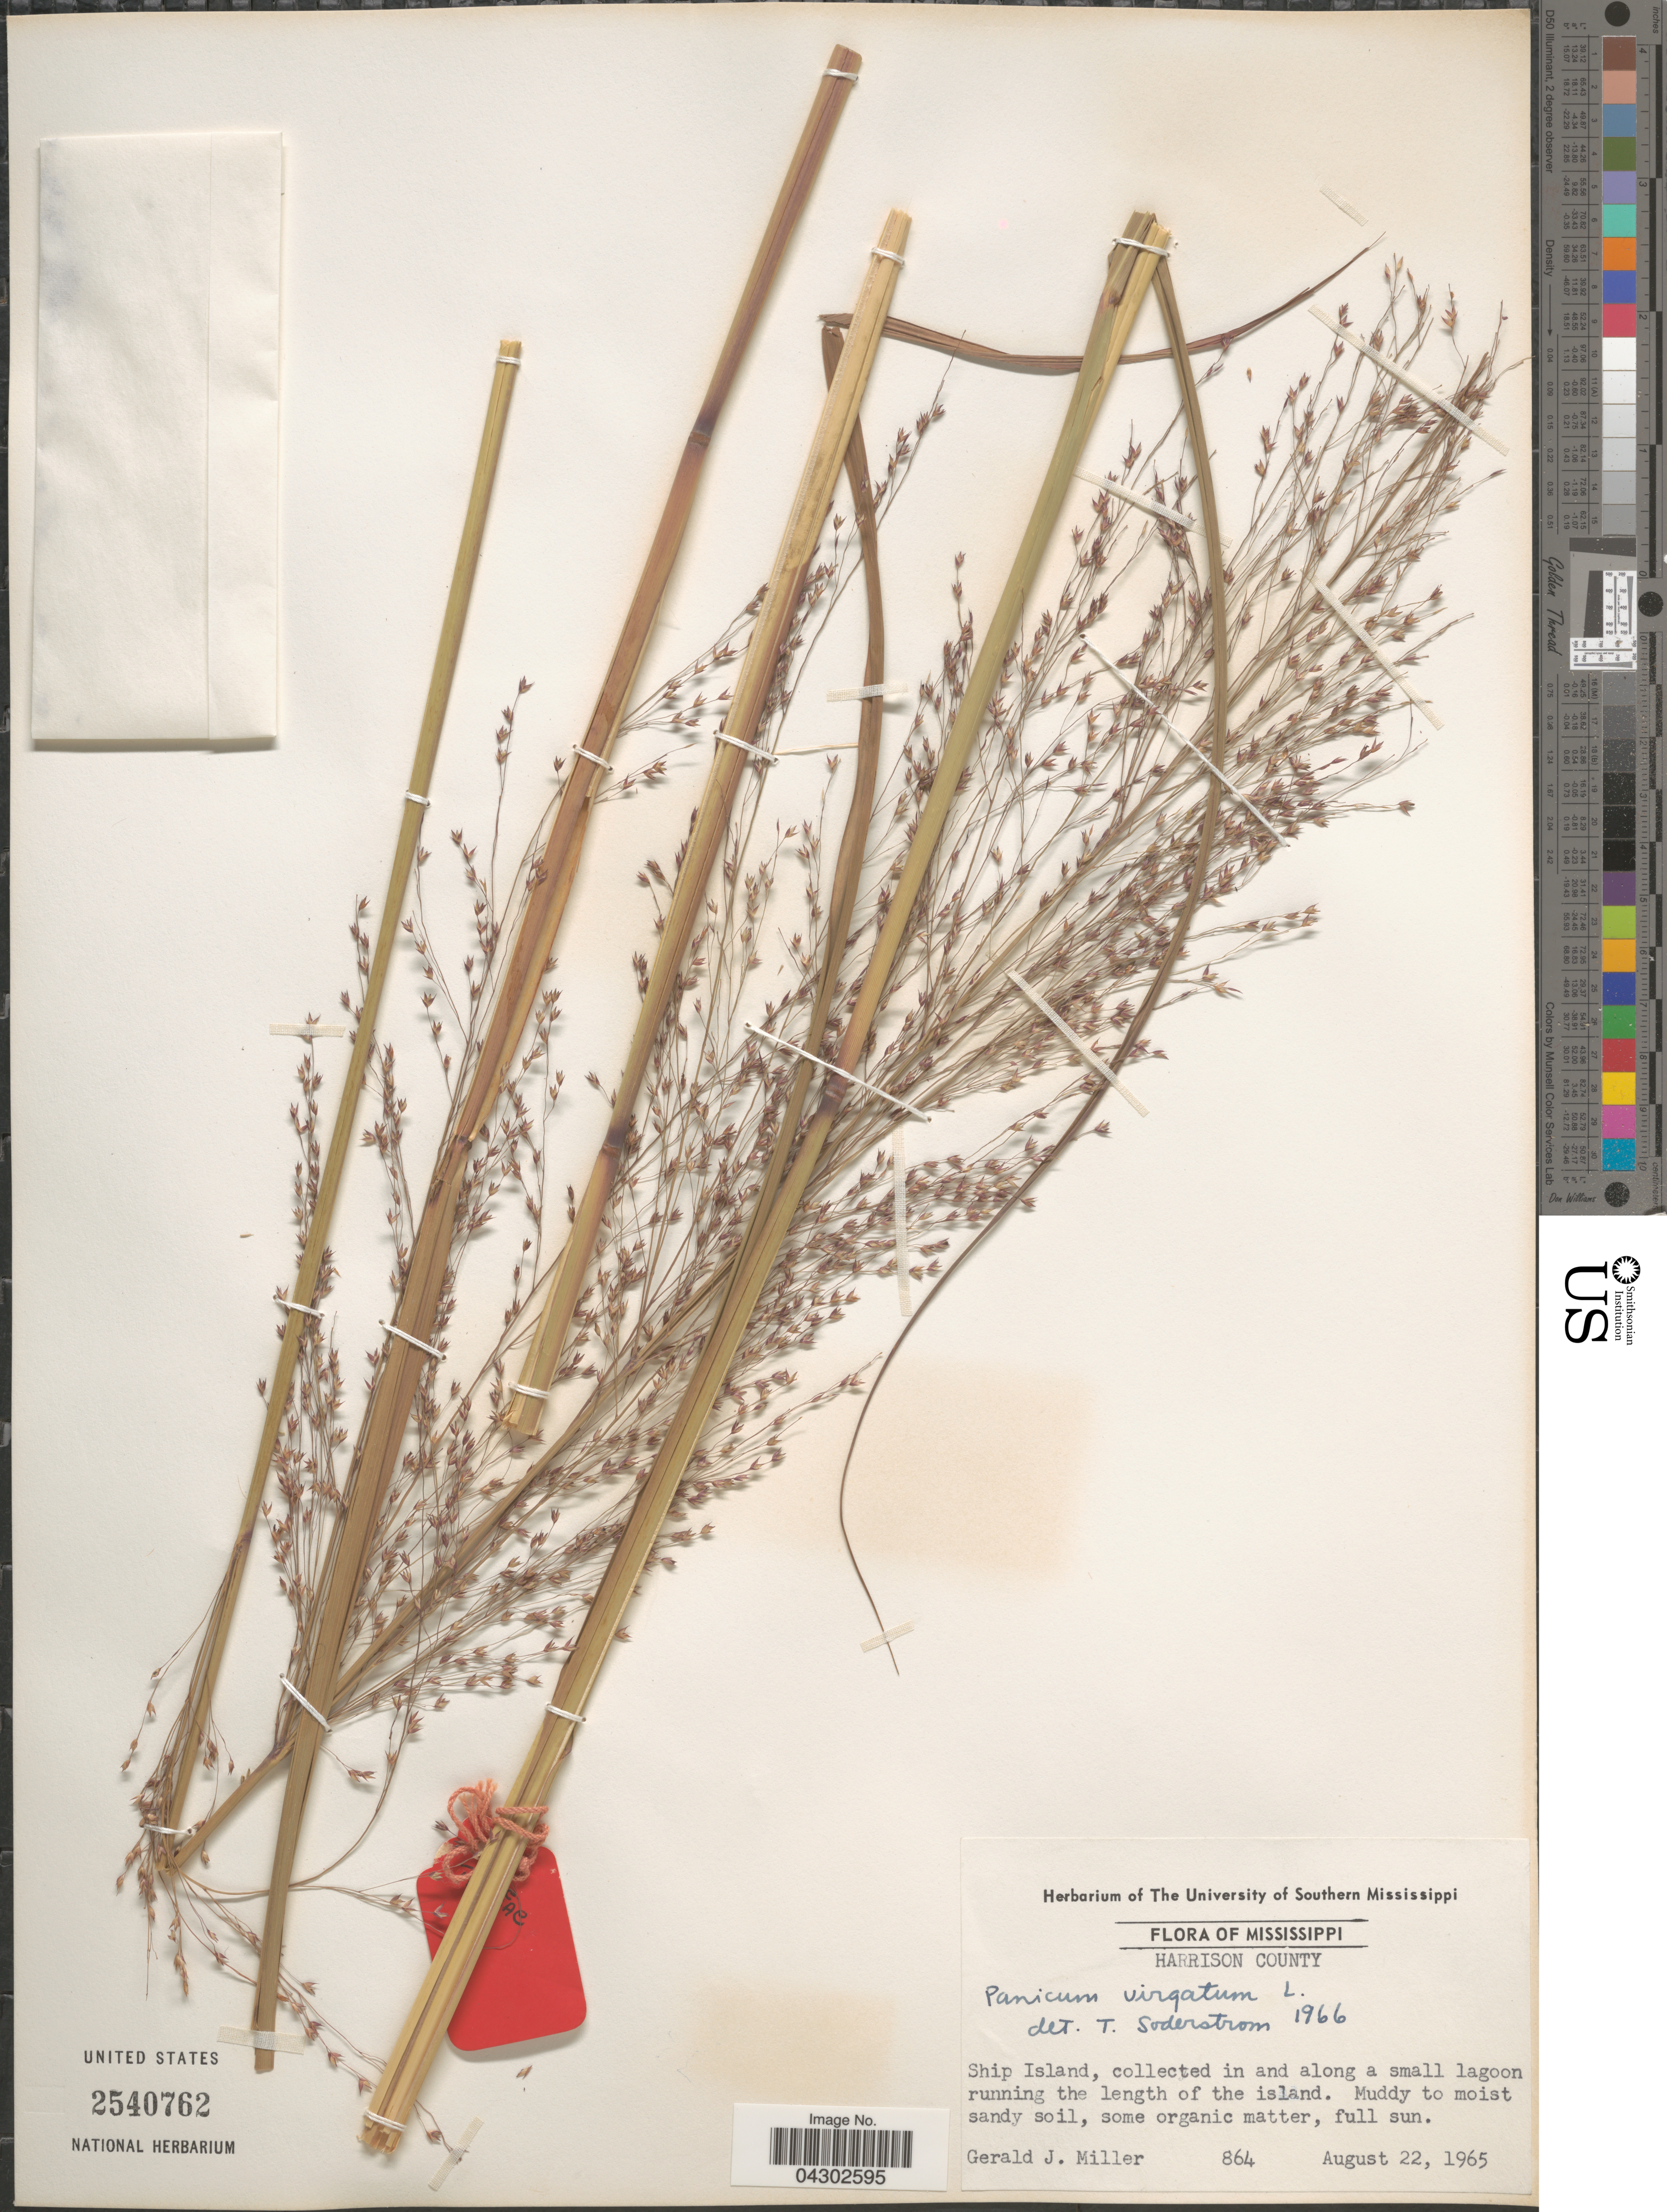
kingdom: Plantae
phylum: Tracheophyta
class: Liliopsida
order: Poales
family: Poaceae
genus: Panicum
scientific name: Panicum virgatum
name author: L.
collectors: G. Miller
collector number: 864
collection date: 1965-08-22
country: United States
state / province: Mississippi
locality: Harrison County. Ship Island, in and along a small lagoon running the length of the island. Muddy to moist sandy soil, some organic matter, full sun.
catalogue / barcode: US 2540762